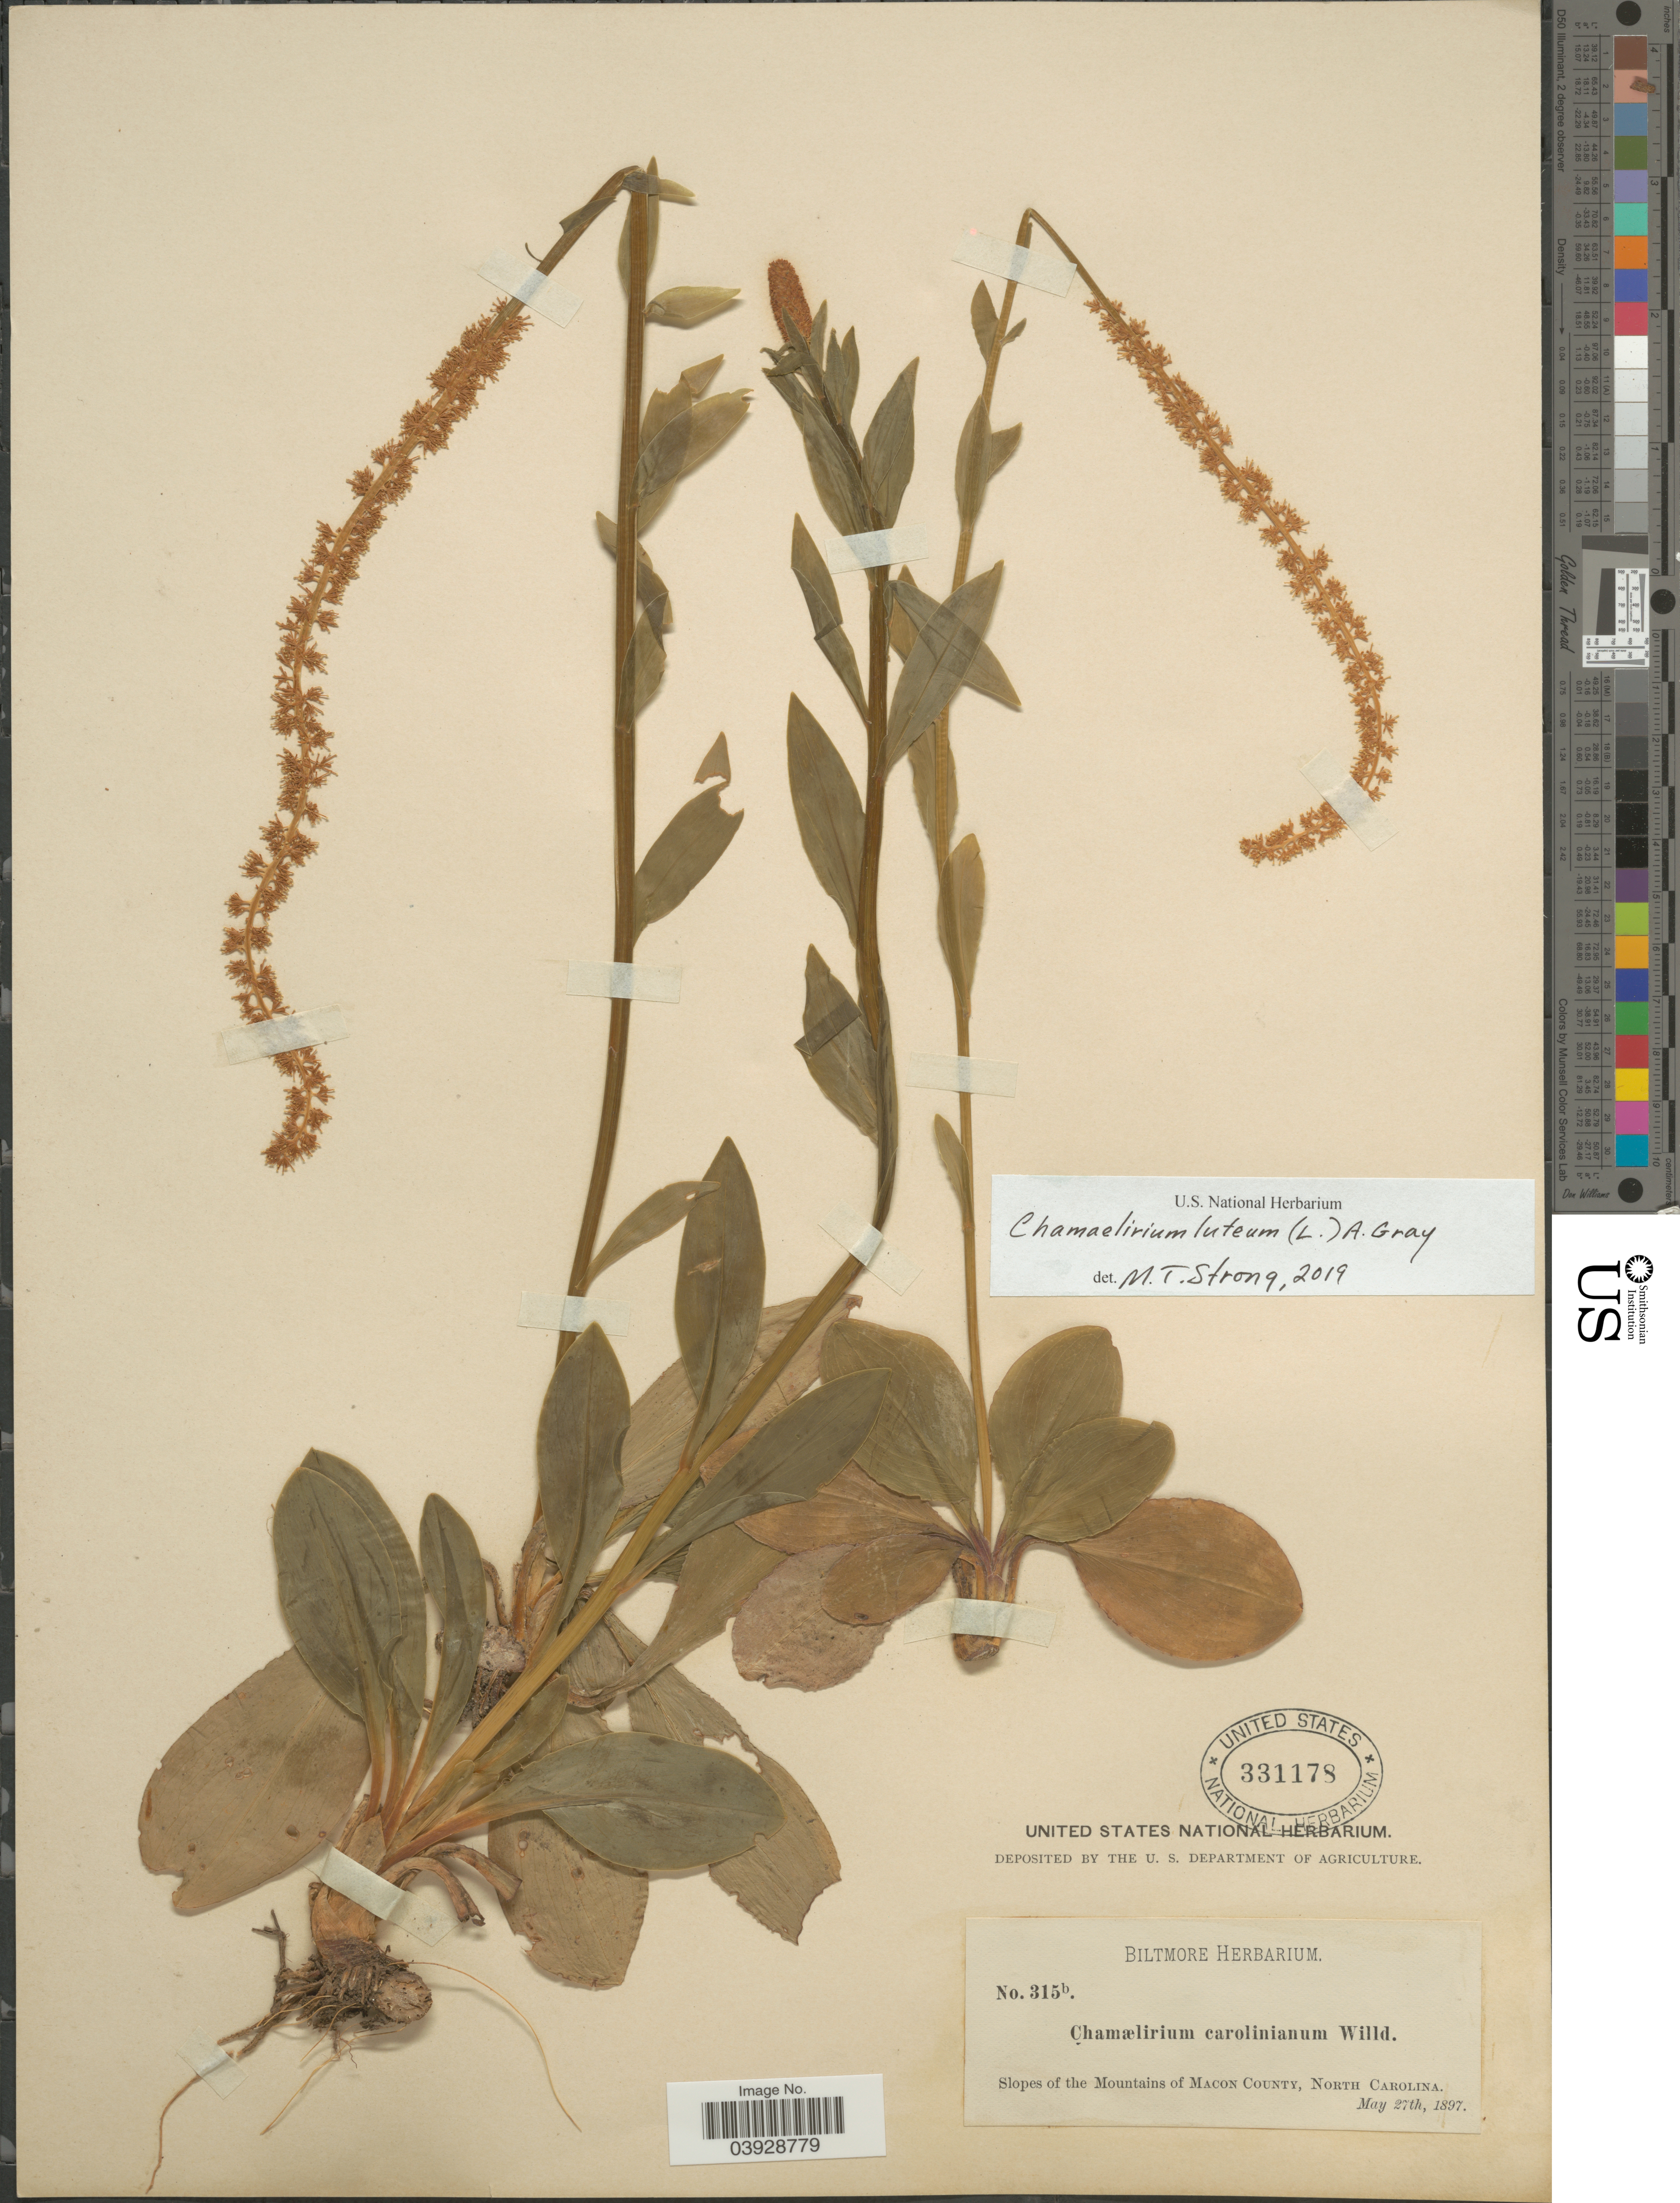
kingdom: Plantae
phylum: Tracheophyta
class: Liliopsida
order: Liliales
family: Melanthiaceae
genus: Chamaelirium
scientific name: Chamaelirium luteum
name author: (L.) A. Gray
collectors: ex herb. Biltmore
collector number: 315b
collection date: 1897-05-27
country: United States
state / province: North Carolina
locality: Slopes of the Mountains of Macon County.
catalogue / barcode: US 331178